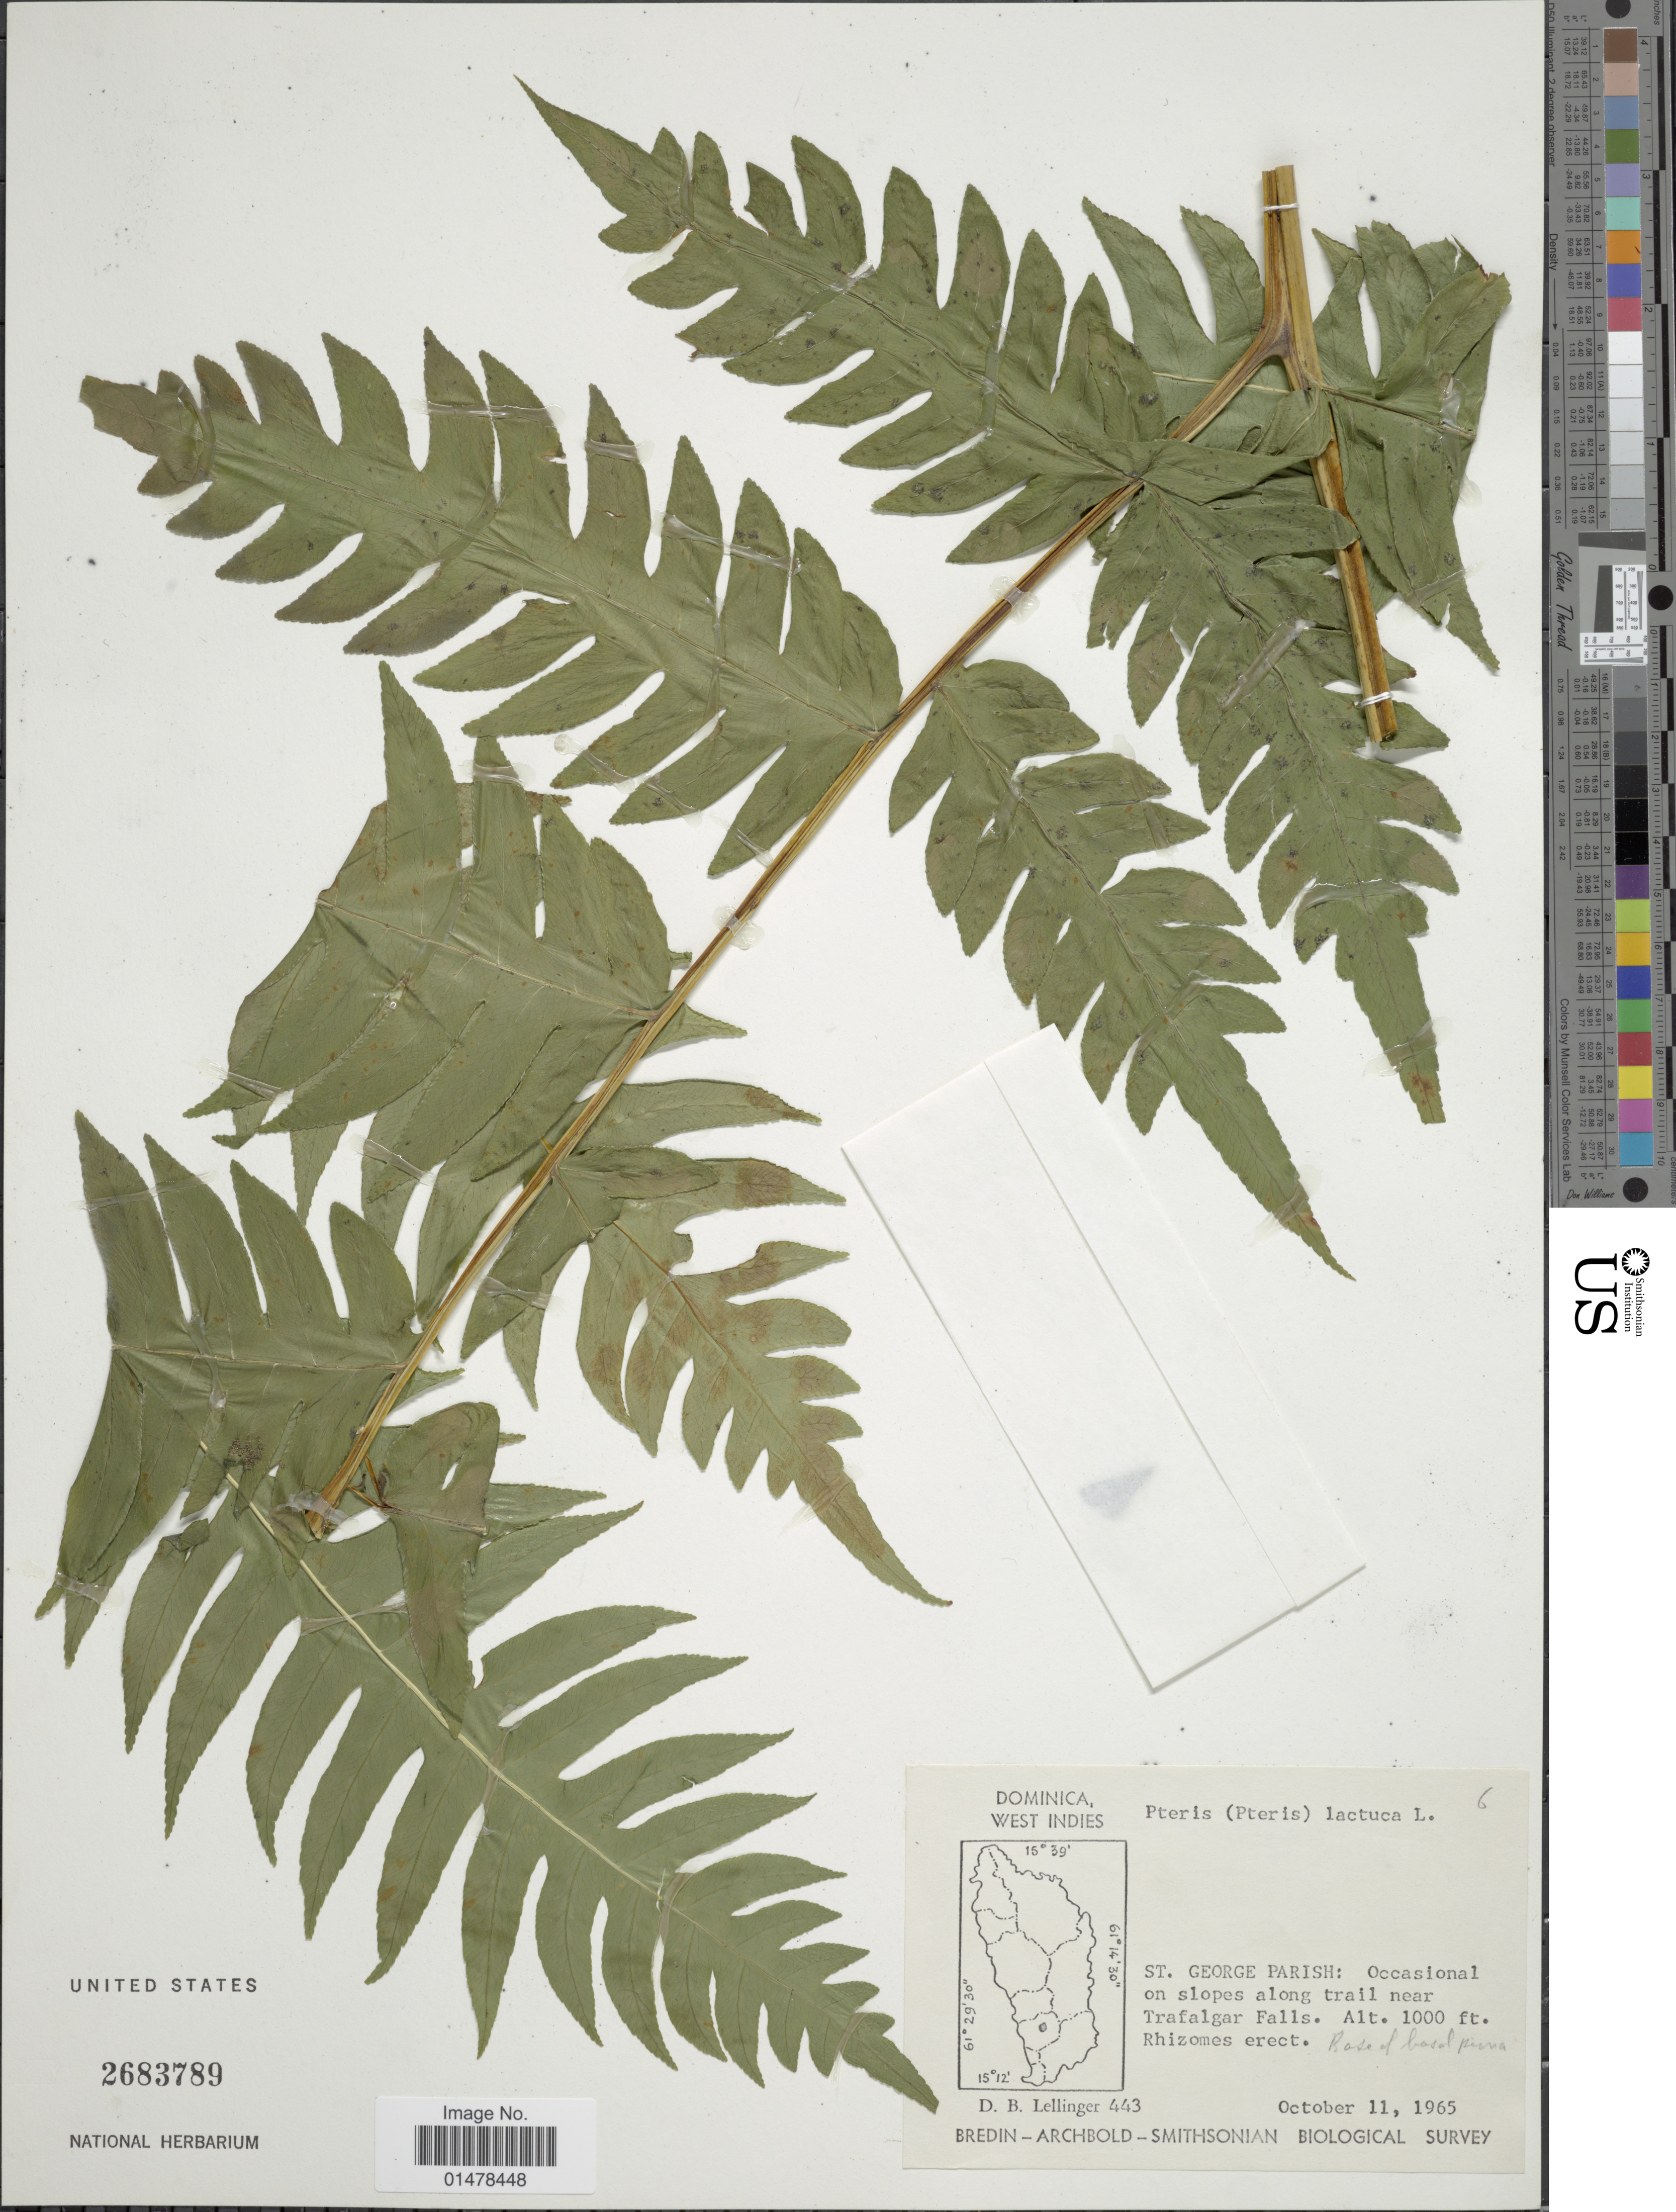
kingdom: Plantae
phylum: Tracheophyta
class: Polypodiopsida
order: Polypodiales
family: Pteridaceae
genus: Pteris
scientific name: Pteris arborea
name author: L.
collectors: D. B. Lellinger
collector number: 443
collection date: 1965-10-11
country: Dominica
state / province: St. George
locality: St George Parish: Occasional on slopes along trail near Trafalgar Falls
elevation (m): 305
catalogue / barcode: US 2683789